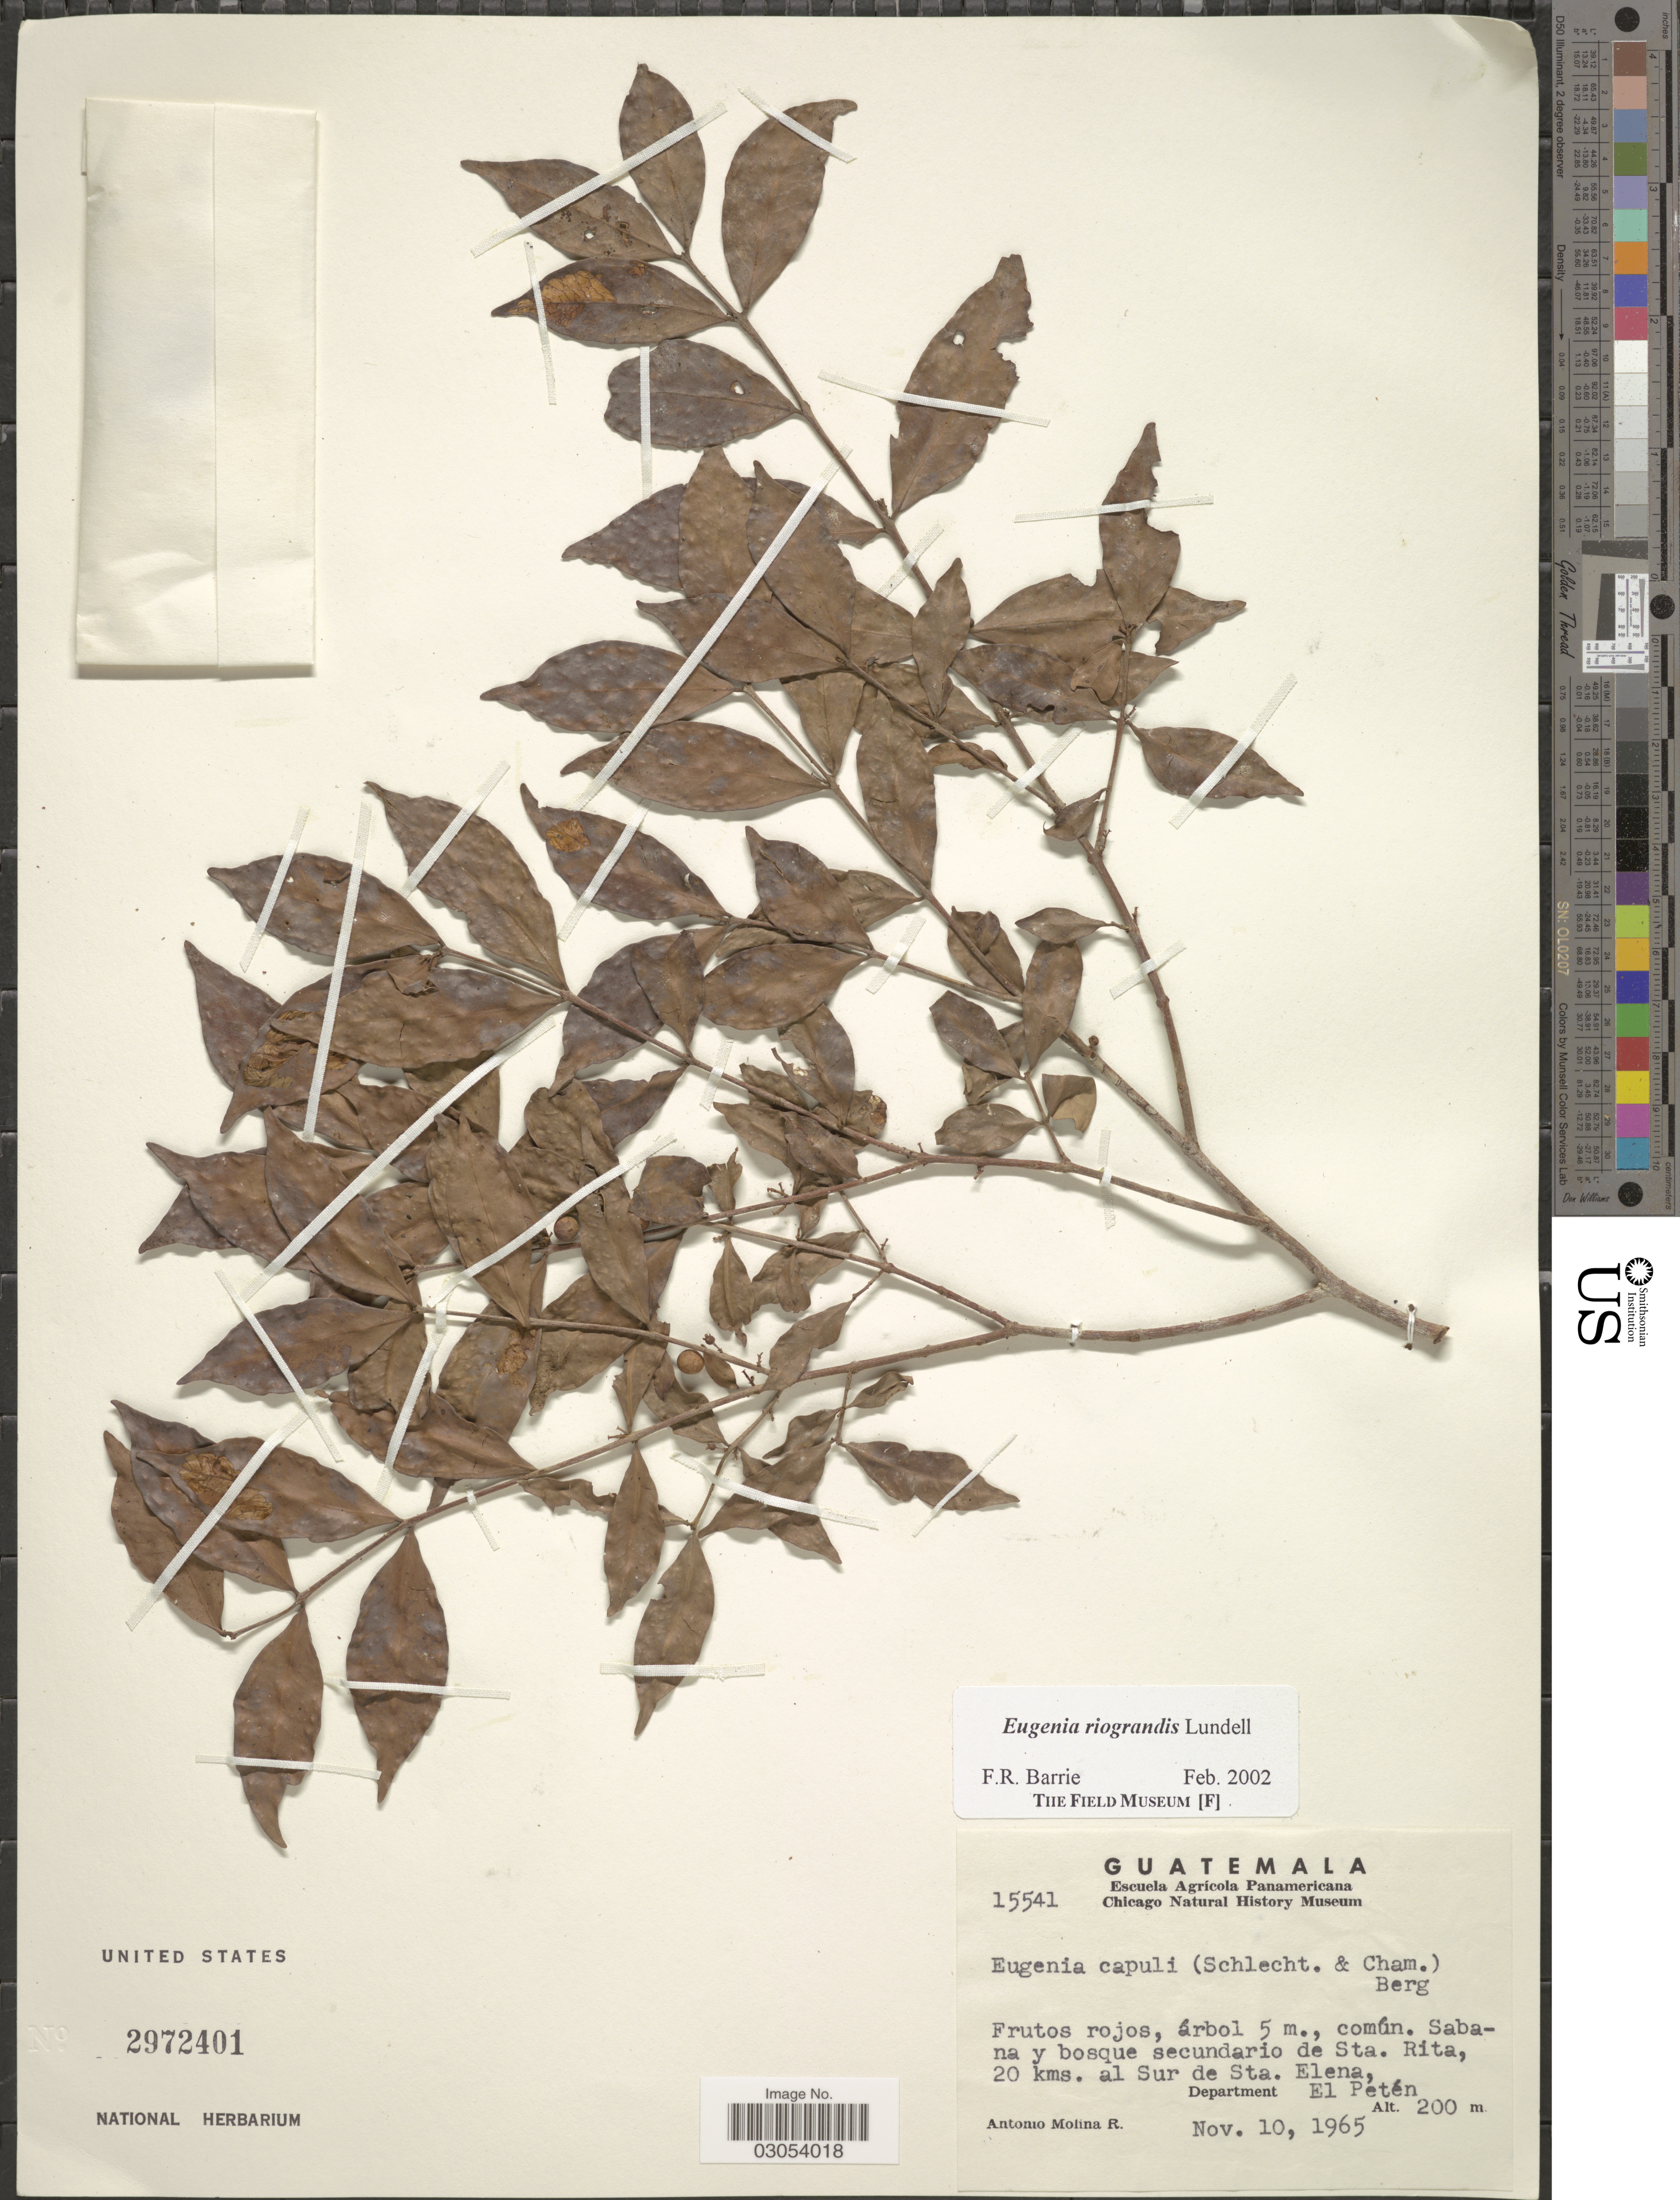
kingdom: Plantae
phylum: Tracheophyta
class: Magnoliopsida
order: Myrtales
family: Myrtaceae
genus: Eugenia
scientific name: Eugenia riograndis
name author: Lundell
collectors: A. Molina R.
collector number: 15541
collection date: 1965-11-10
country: Guatemala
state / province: El Petén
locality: Sabana y bosque secundario de Sta. Rita, 20 kms. al Sur de Sta. Elena, Department El Petén.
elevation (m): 200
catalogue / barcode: US 2972401